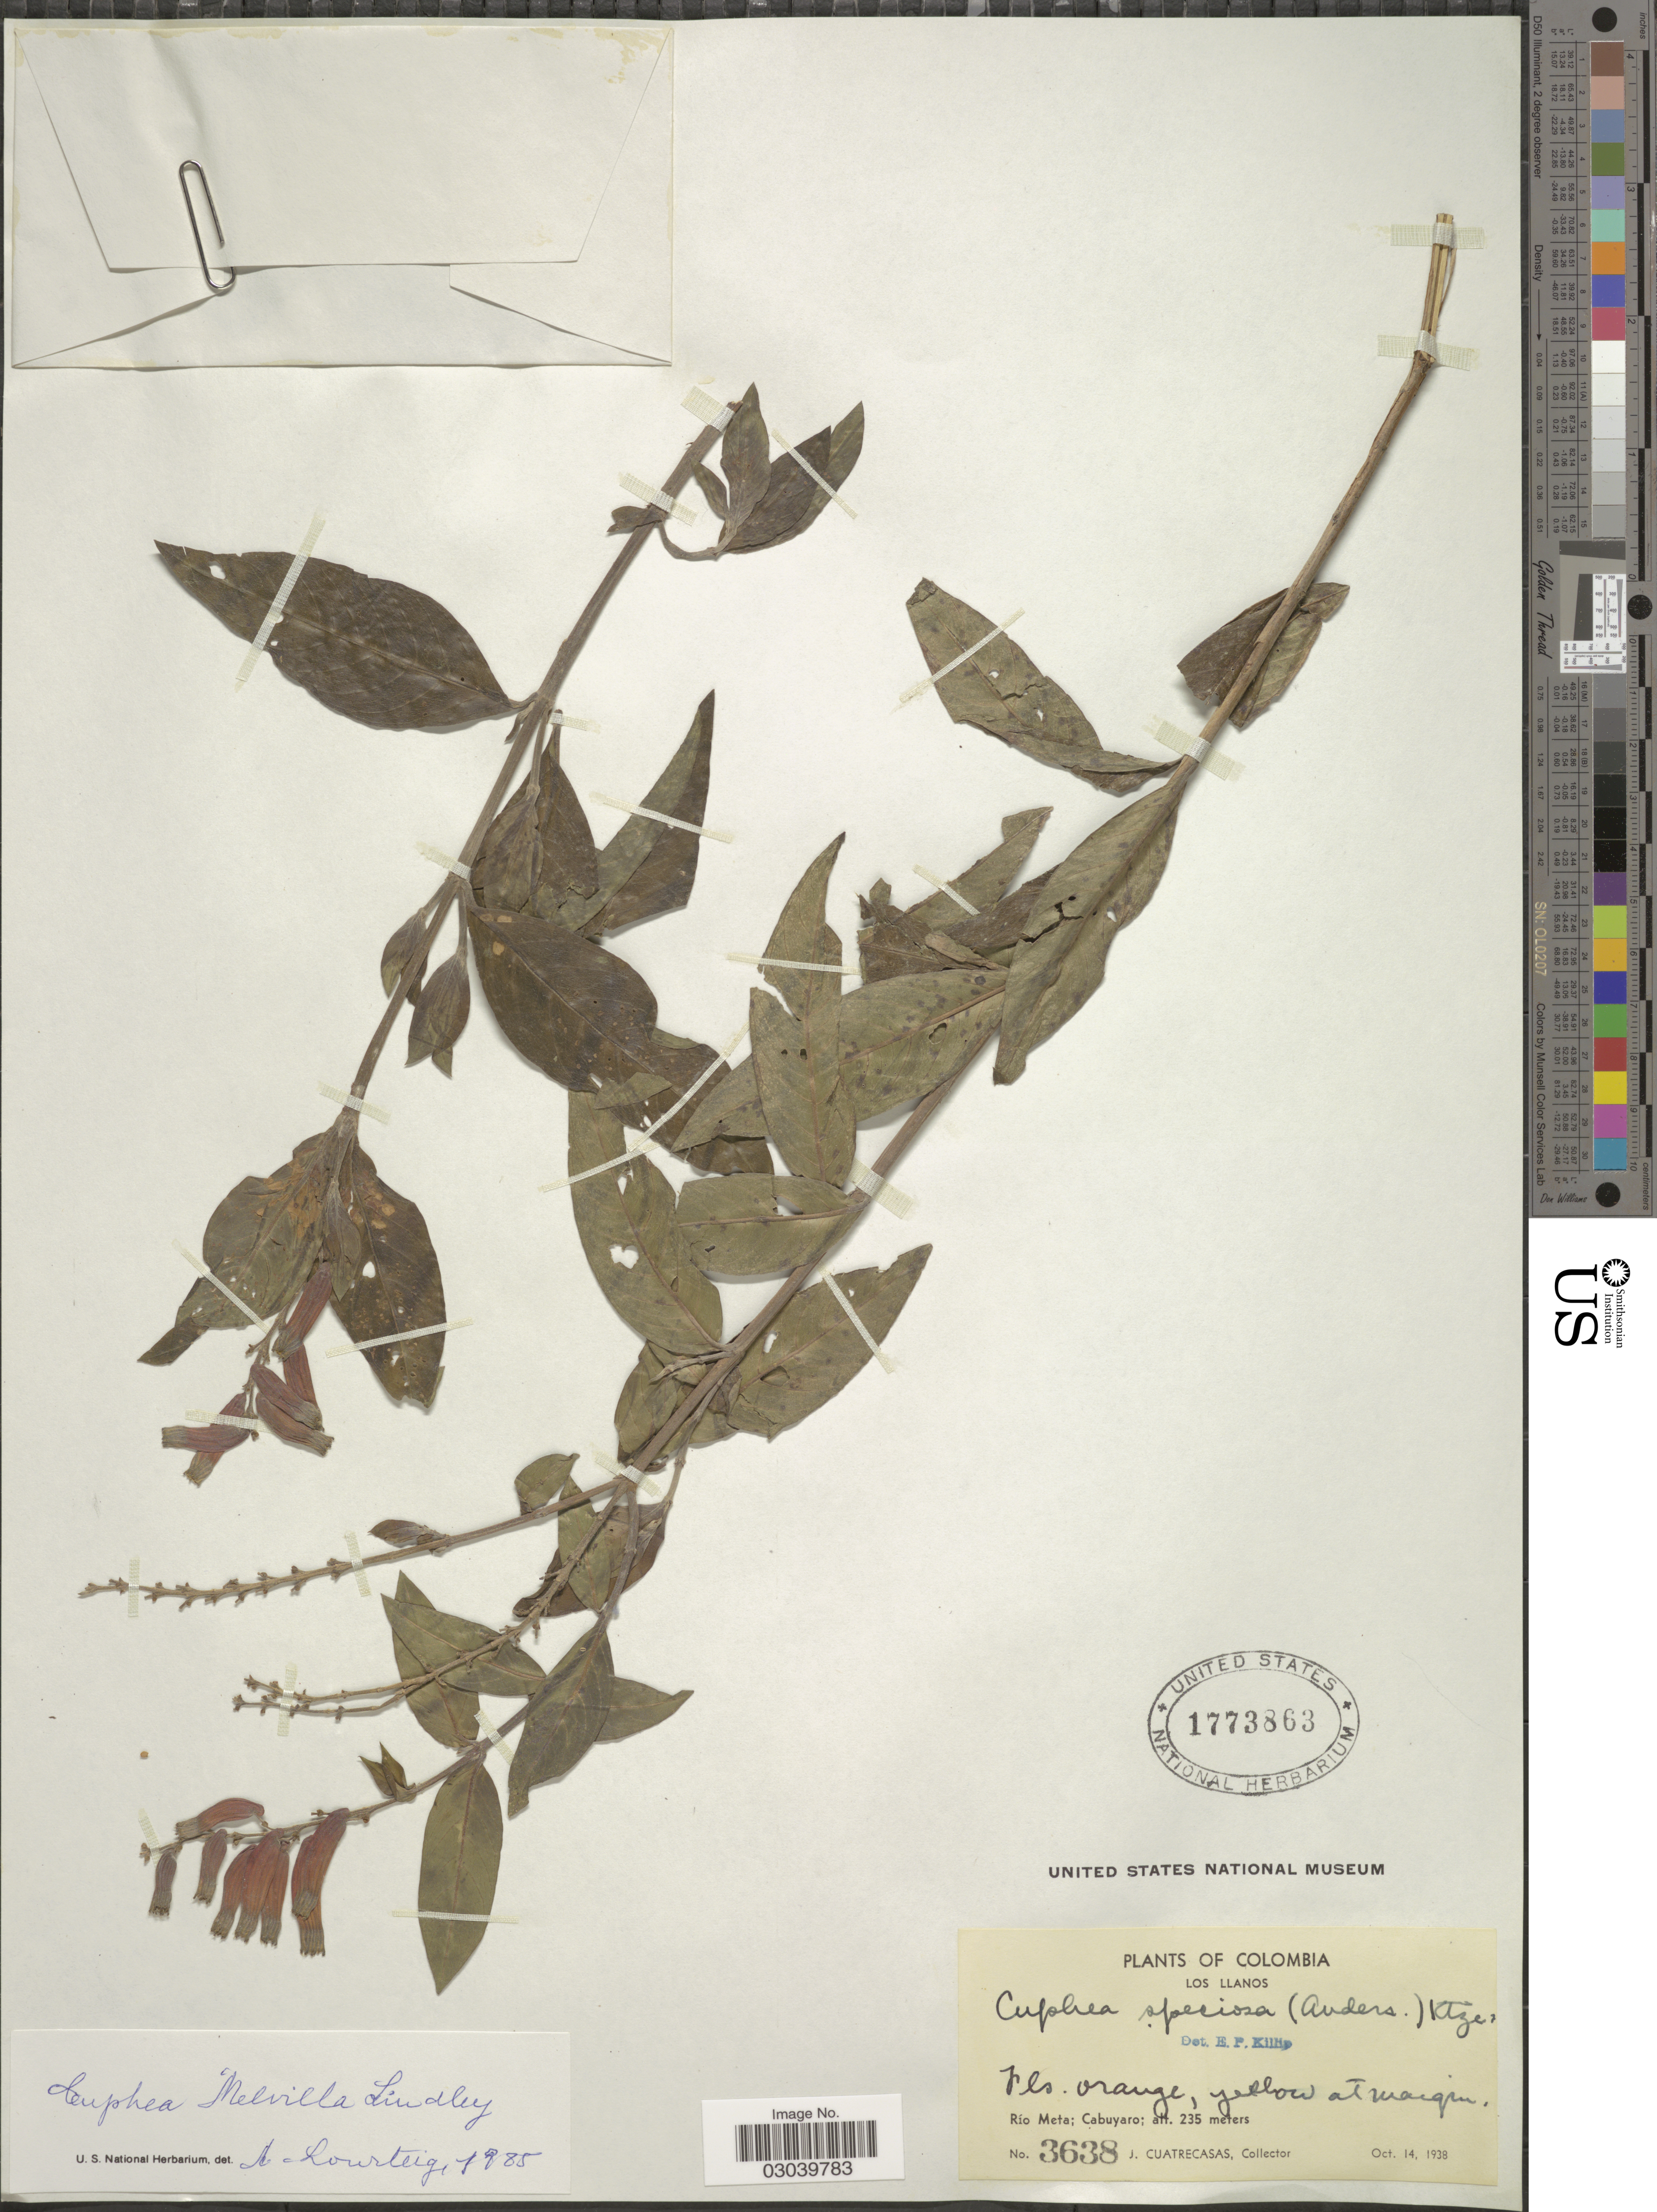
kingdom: Plantae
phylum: Tracheophyta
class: Magnoliopsida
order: Myrtales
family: Lythraceae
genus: Cuphea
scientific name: Cuphea melvilla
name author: Lindl.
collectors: J. Cuatrecasas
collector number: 3638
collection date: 1938-10-14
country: Colombia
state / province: Meta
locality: Los Llanos. Río Meta; Cabuyaro.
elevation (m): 235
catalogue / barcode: US 1773863